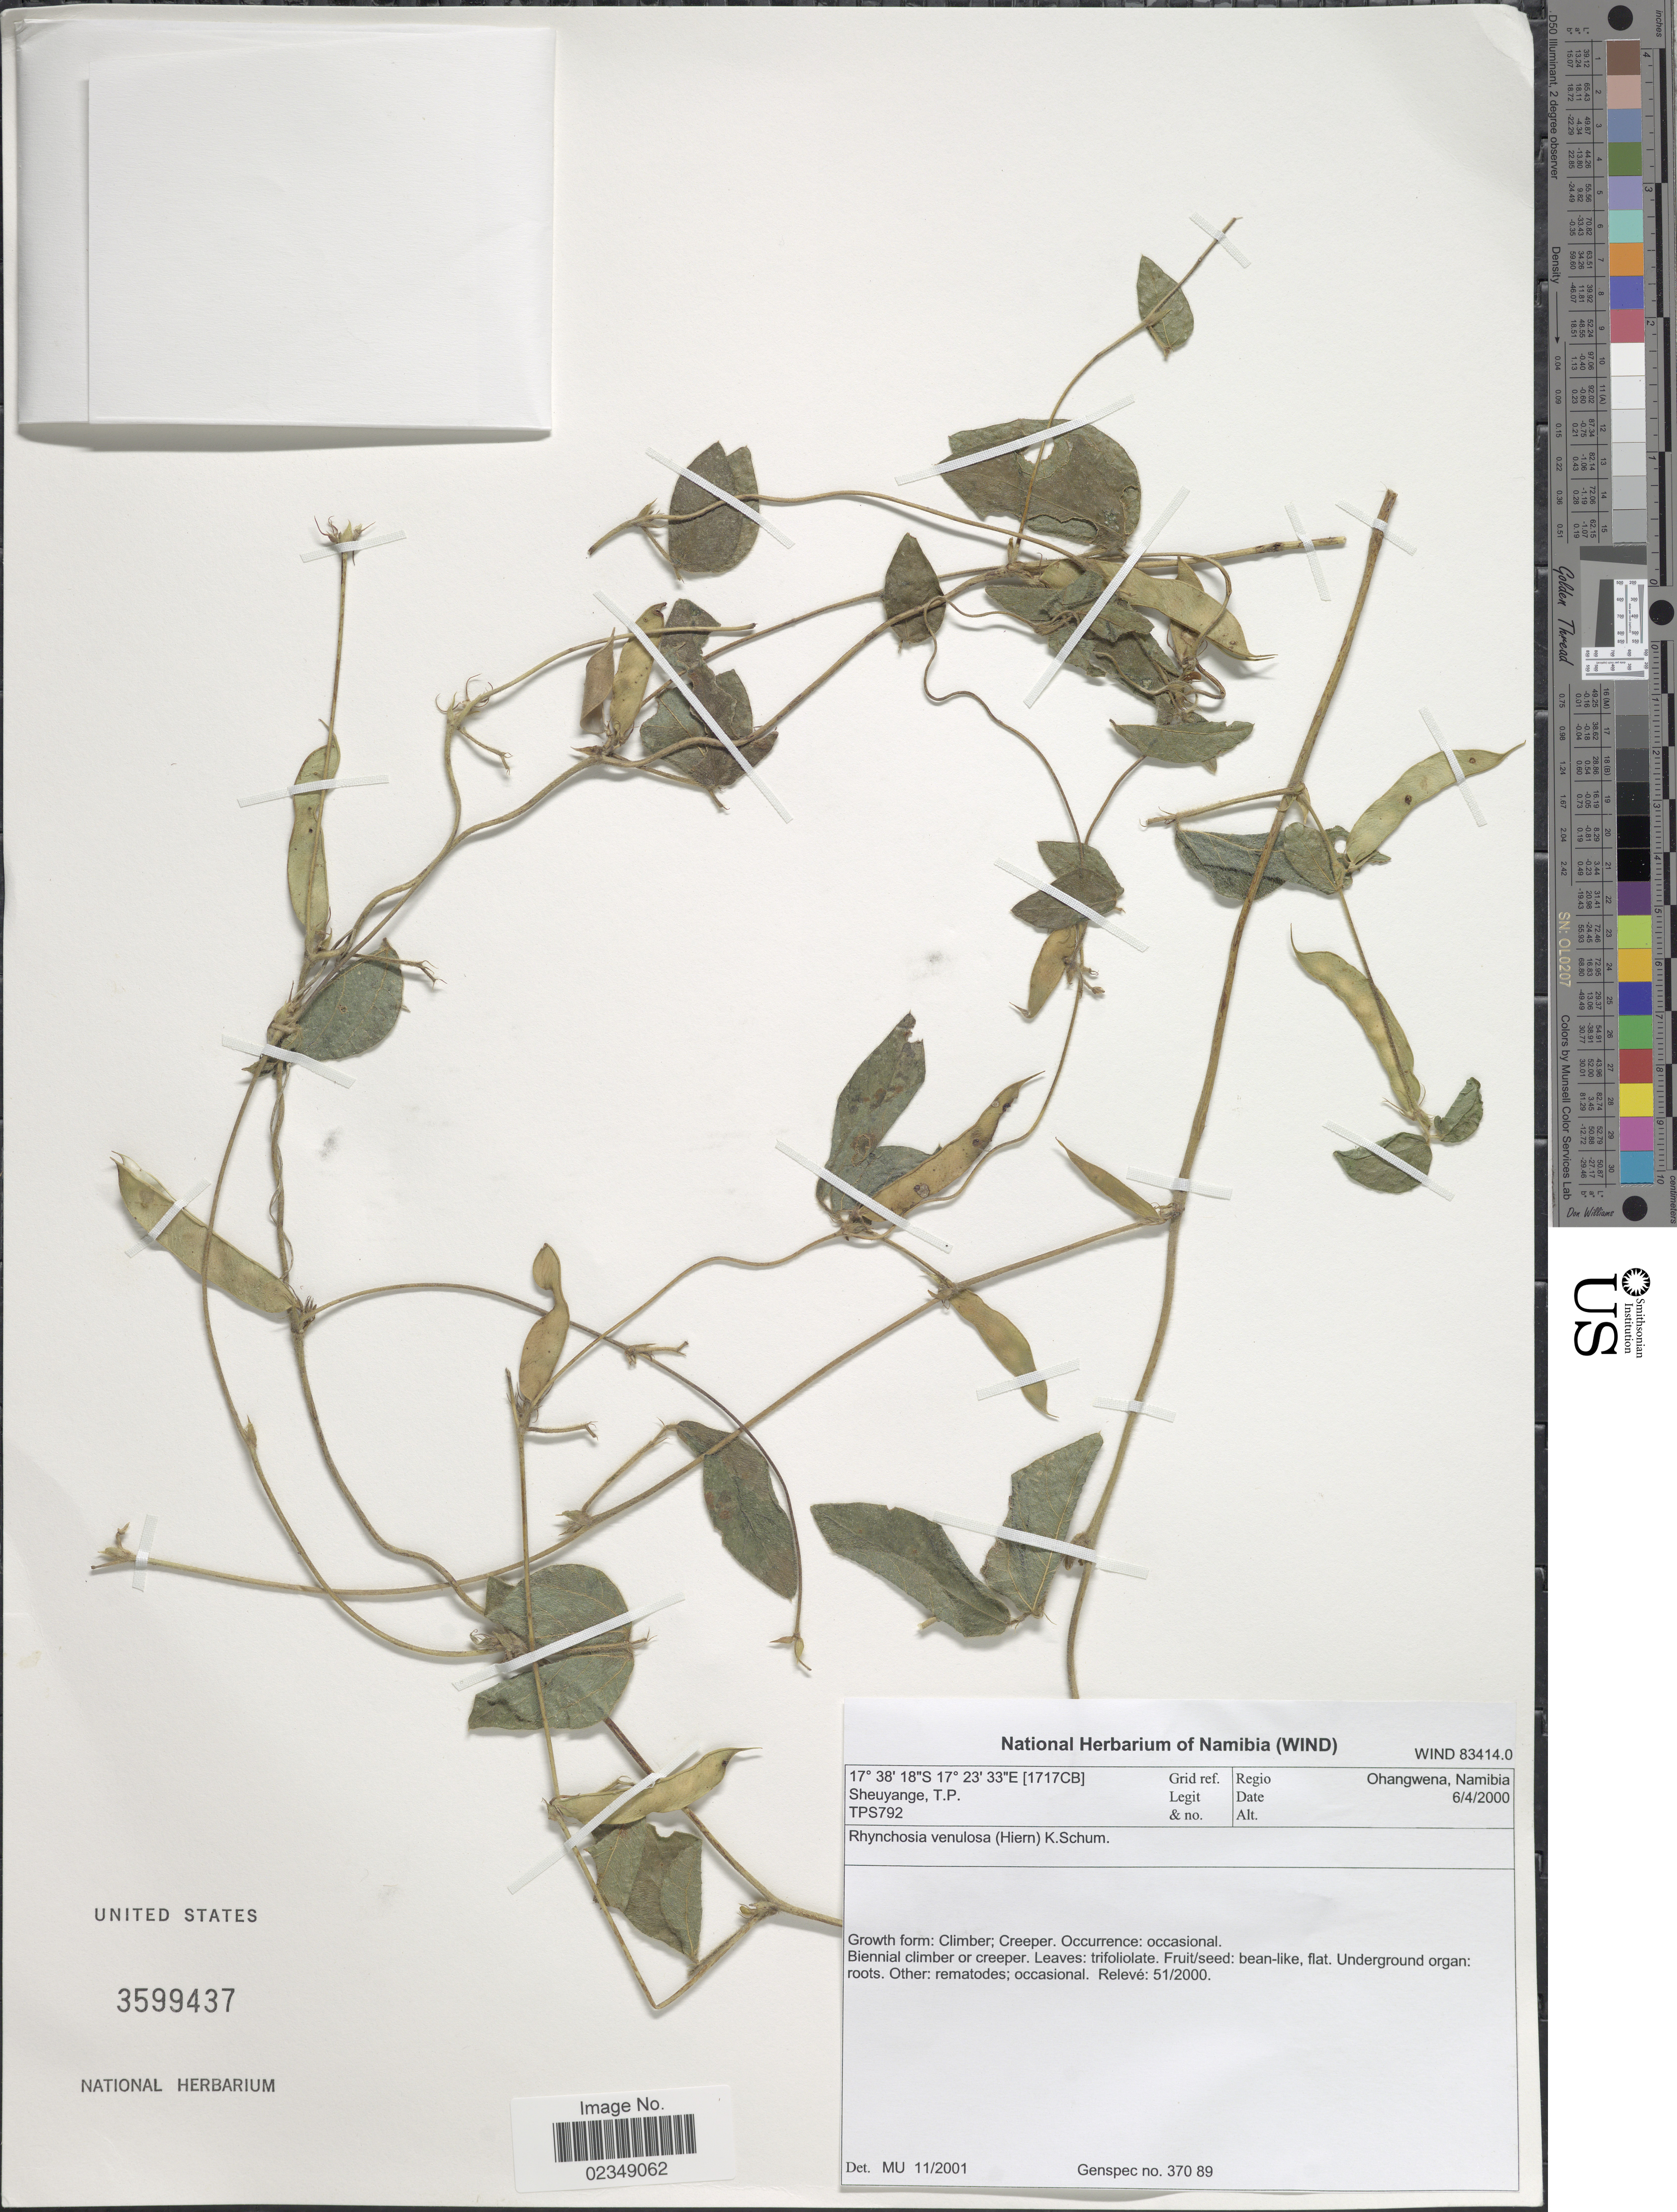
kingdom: Plantae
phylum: Tracheophyta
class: Magnoliopsida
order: Fabales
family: Fabaceae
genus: Rhynchosia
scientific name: Rhynchosia venulosa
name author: K. Schum.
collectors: T. Sheuyange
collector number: TPS792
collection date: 2000-04-06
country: Namibia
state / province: Ohangwena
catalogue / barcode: US 3599437